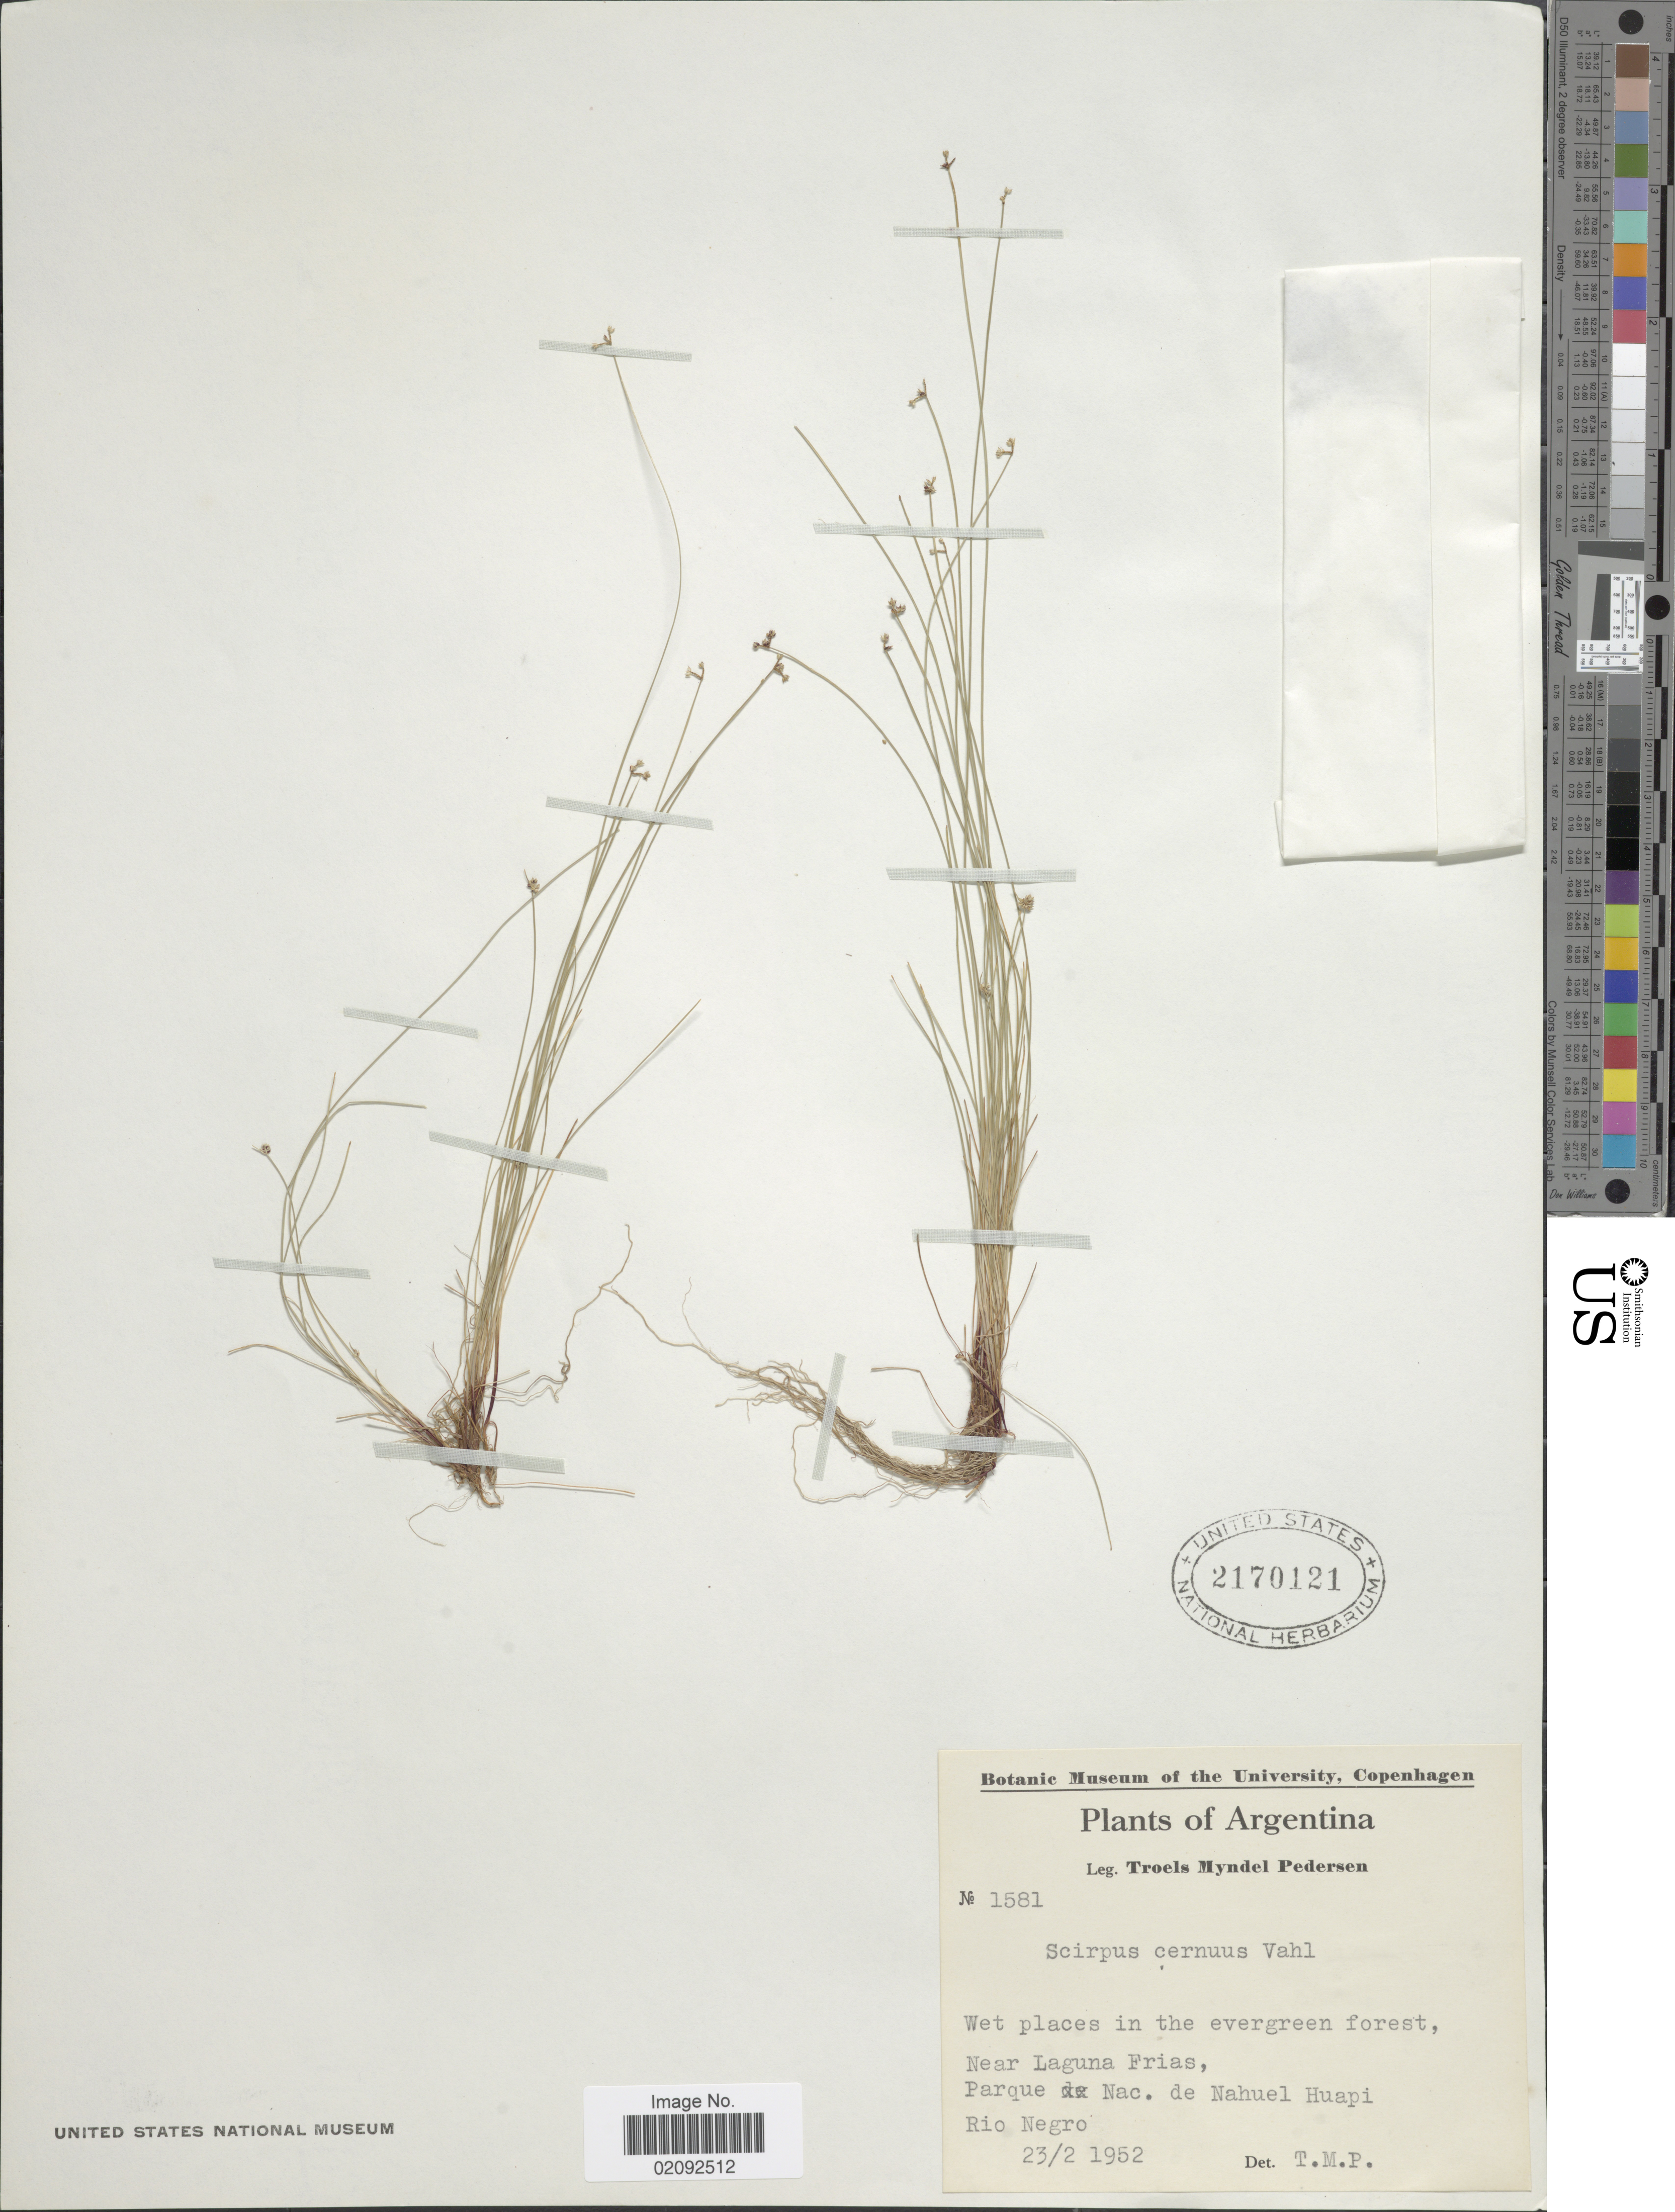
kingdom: Plantae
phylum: Tracheophyta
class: Liliopsida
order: Poales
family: Cyperaceae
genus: Isolepis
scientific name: Isolepis cernua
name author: (Vahl) Roem. & Schult.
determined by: Strong, Mark T., (BOT), Smithsonian Institution - National Museum of Natural History (UNITED STATES)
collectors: T. Pederson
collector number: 1581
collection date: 1952-02-23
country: Argentina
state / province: Rio Negro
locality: Near Laguna Frias, Parque Nac. de Nahuel Huapi.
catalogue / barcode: US 2170121